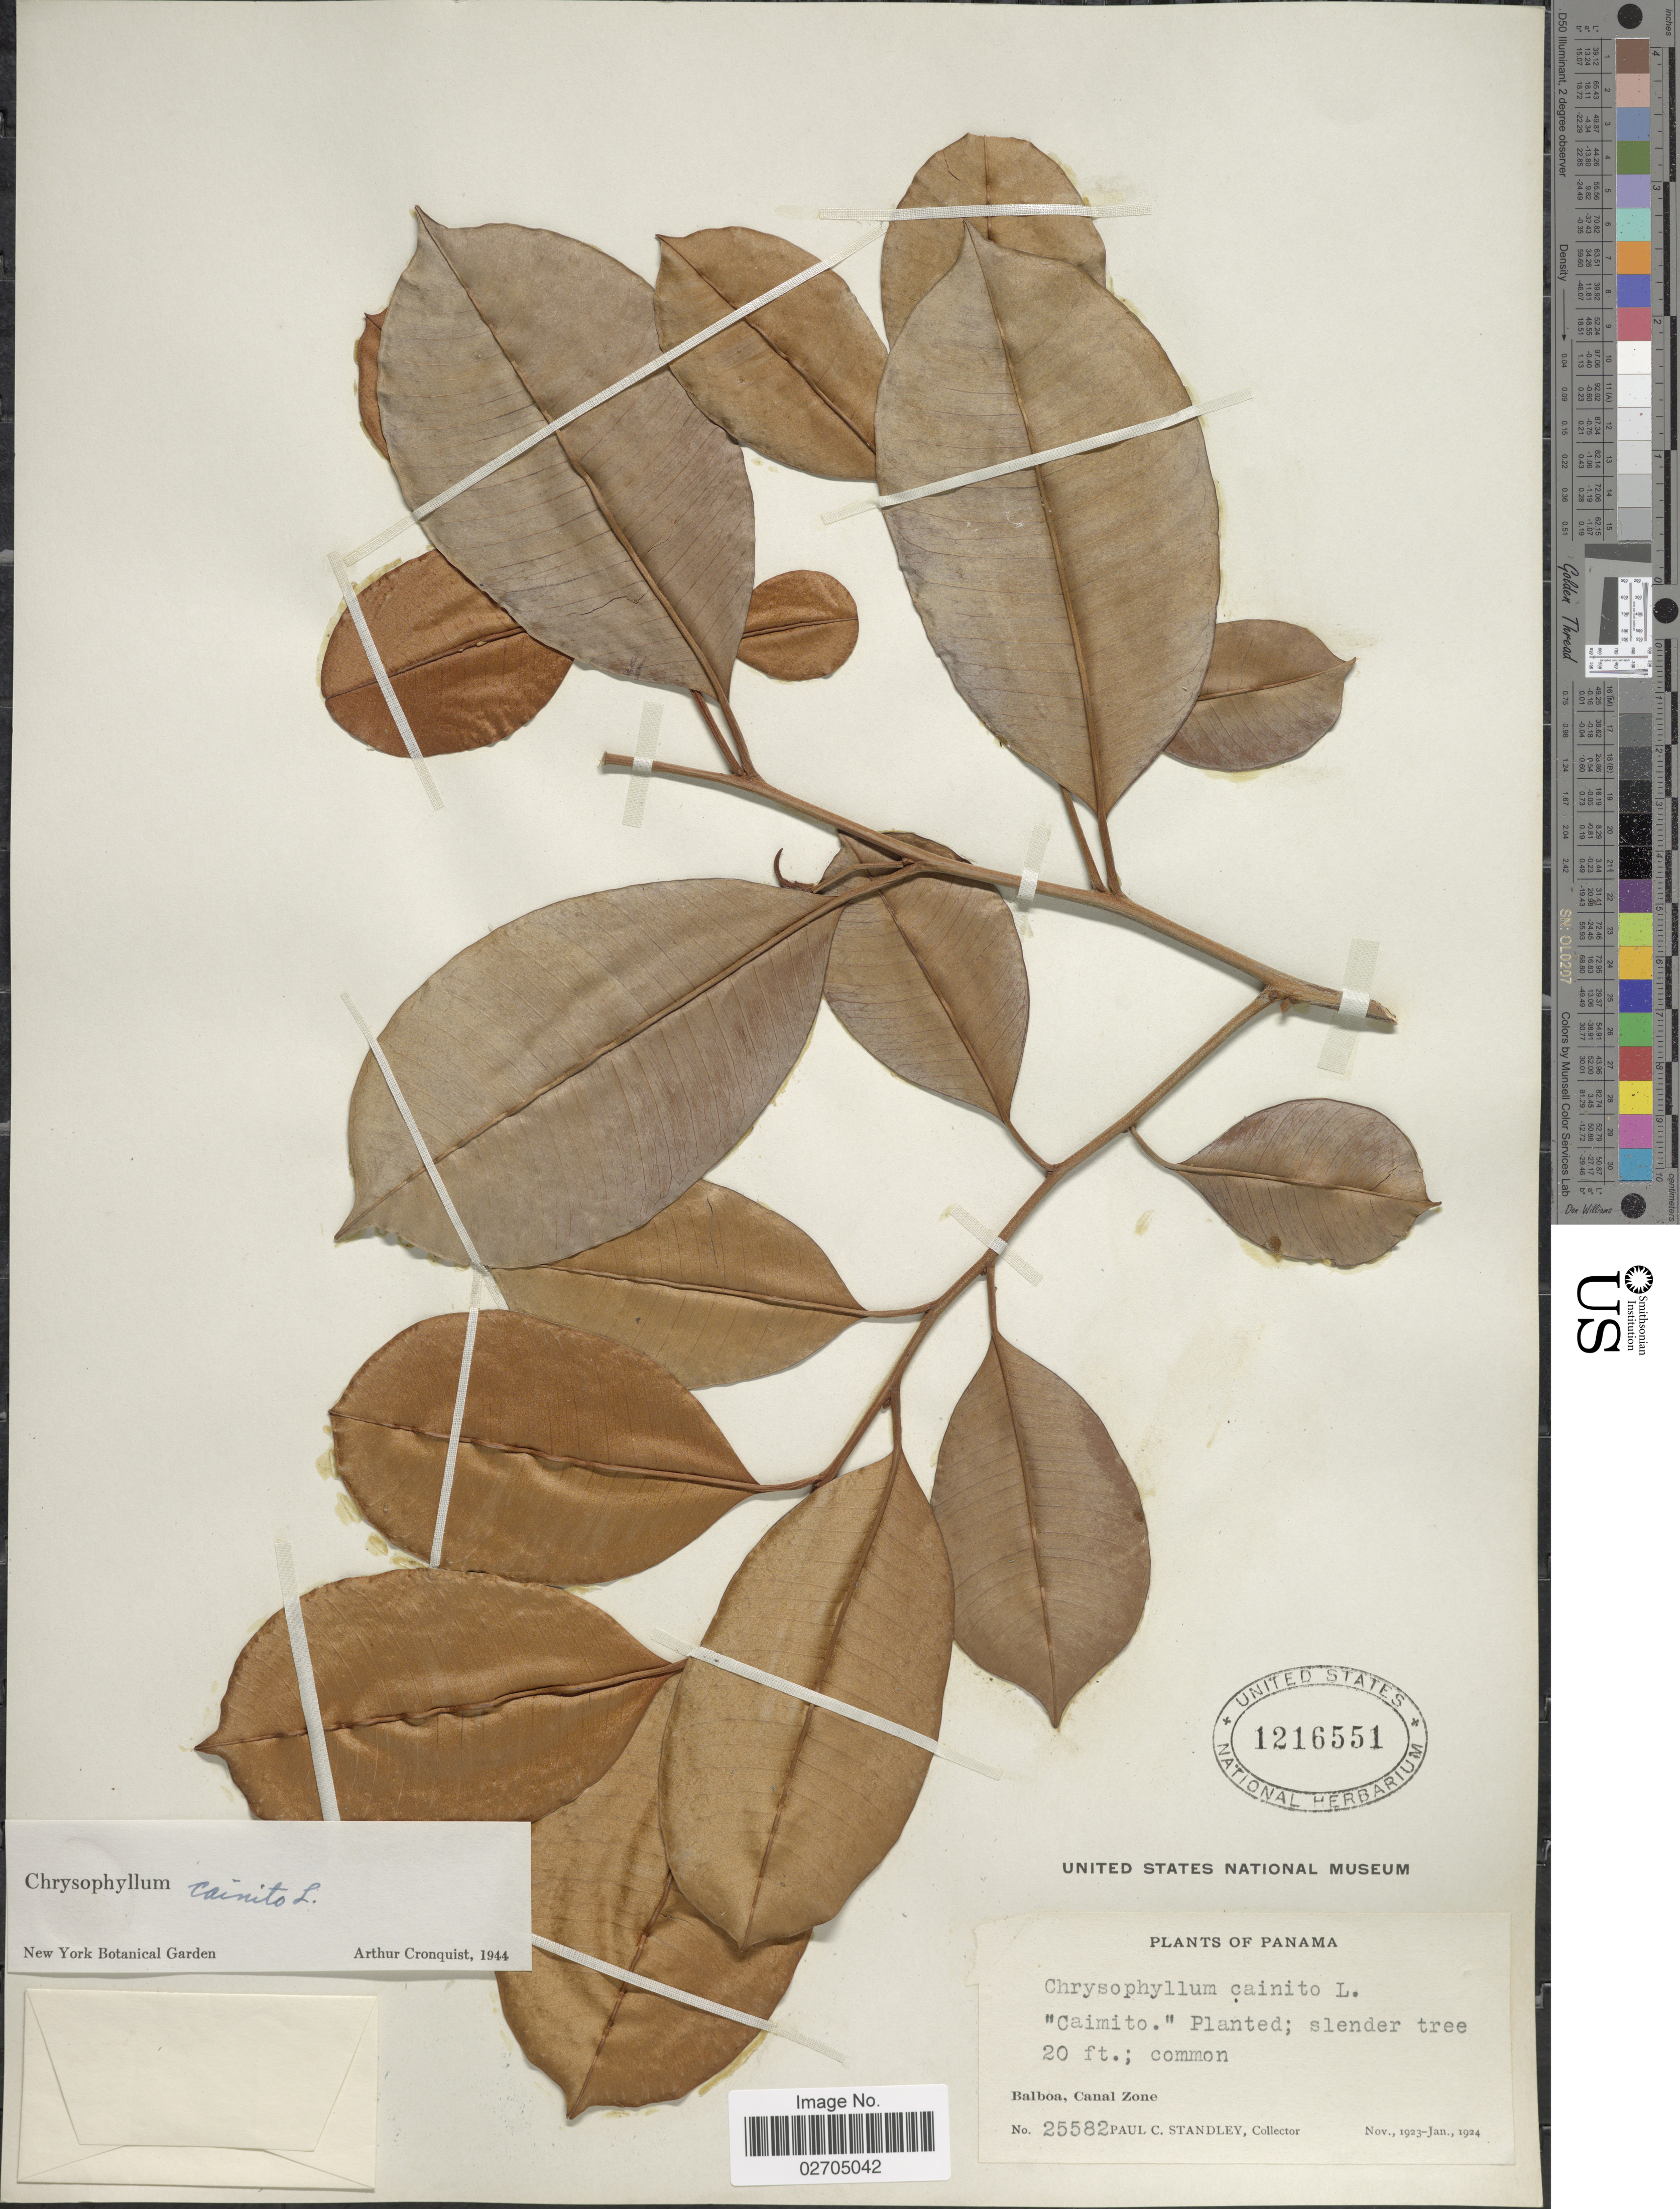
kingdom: Plantae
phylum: Tracheophyta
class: Magnoliopsida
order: Ericales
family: Sapotaceae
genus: Chrysophyllum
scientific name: Chrysophyllum cainito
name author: L.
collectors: P. C. Standley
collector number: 25582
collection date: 1923-11/1924-01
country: Panama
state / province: Colón / Panamá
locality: Balboa, Canal Zone.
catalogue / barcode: US 1216551